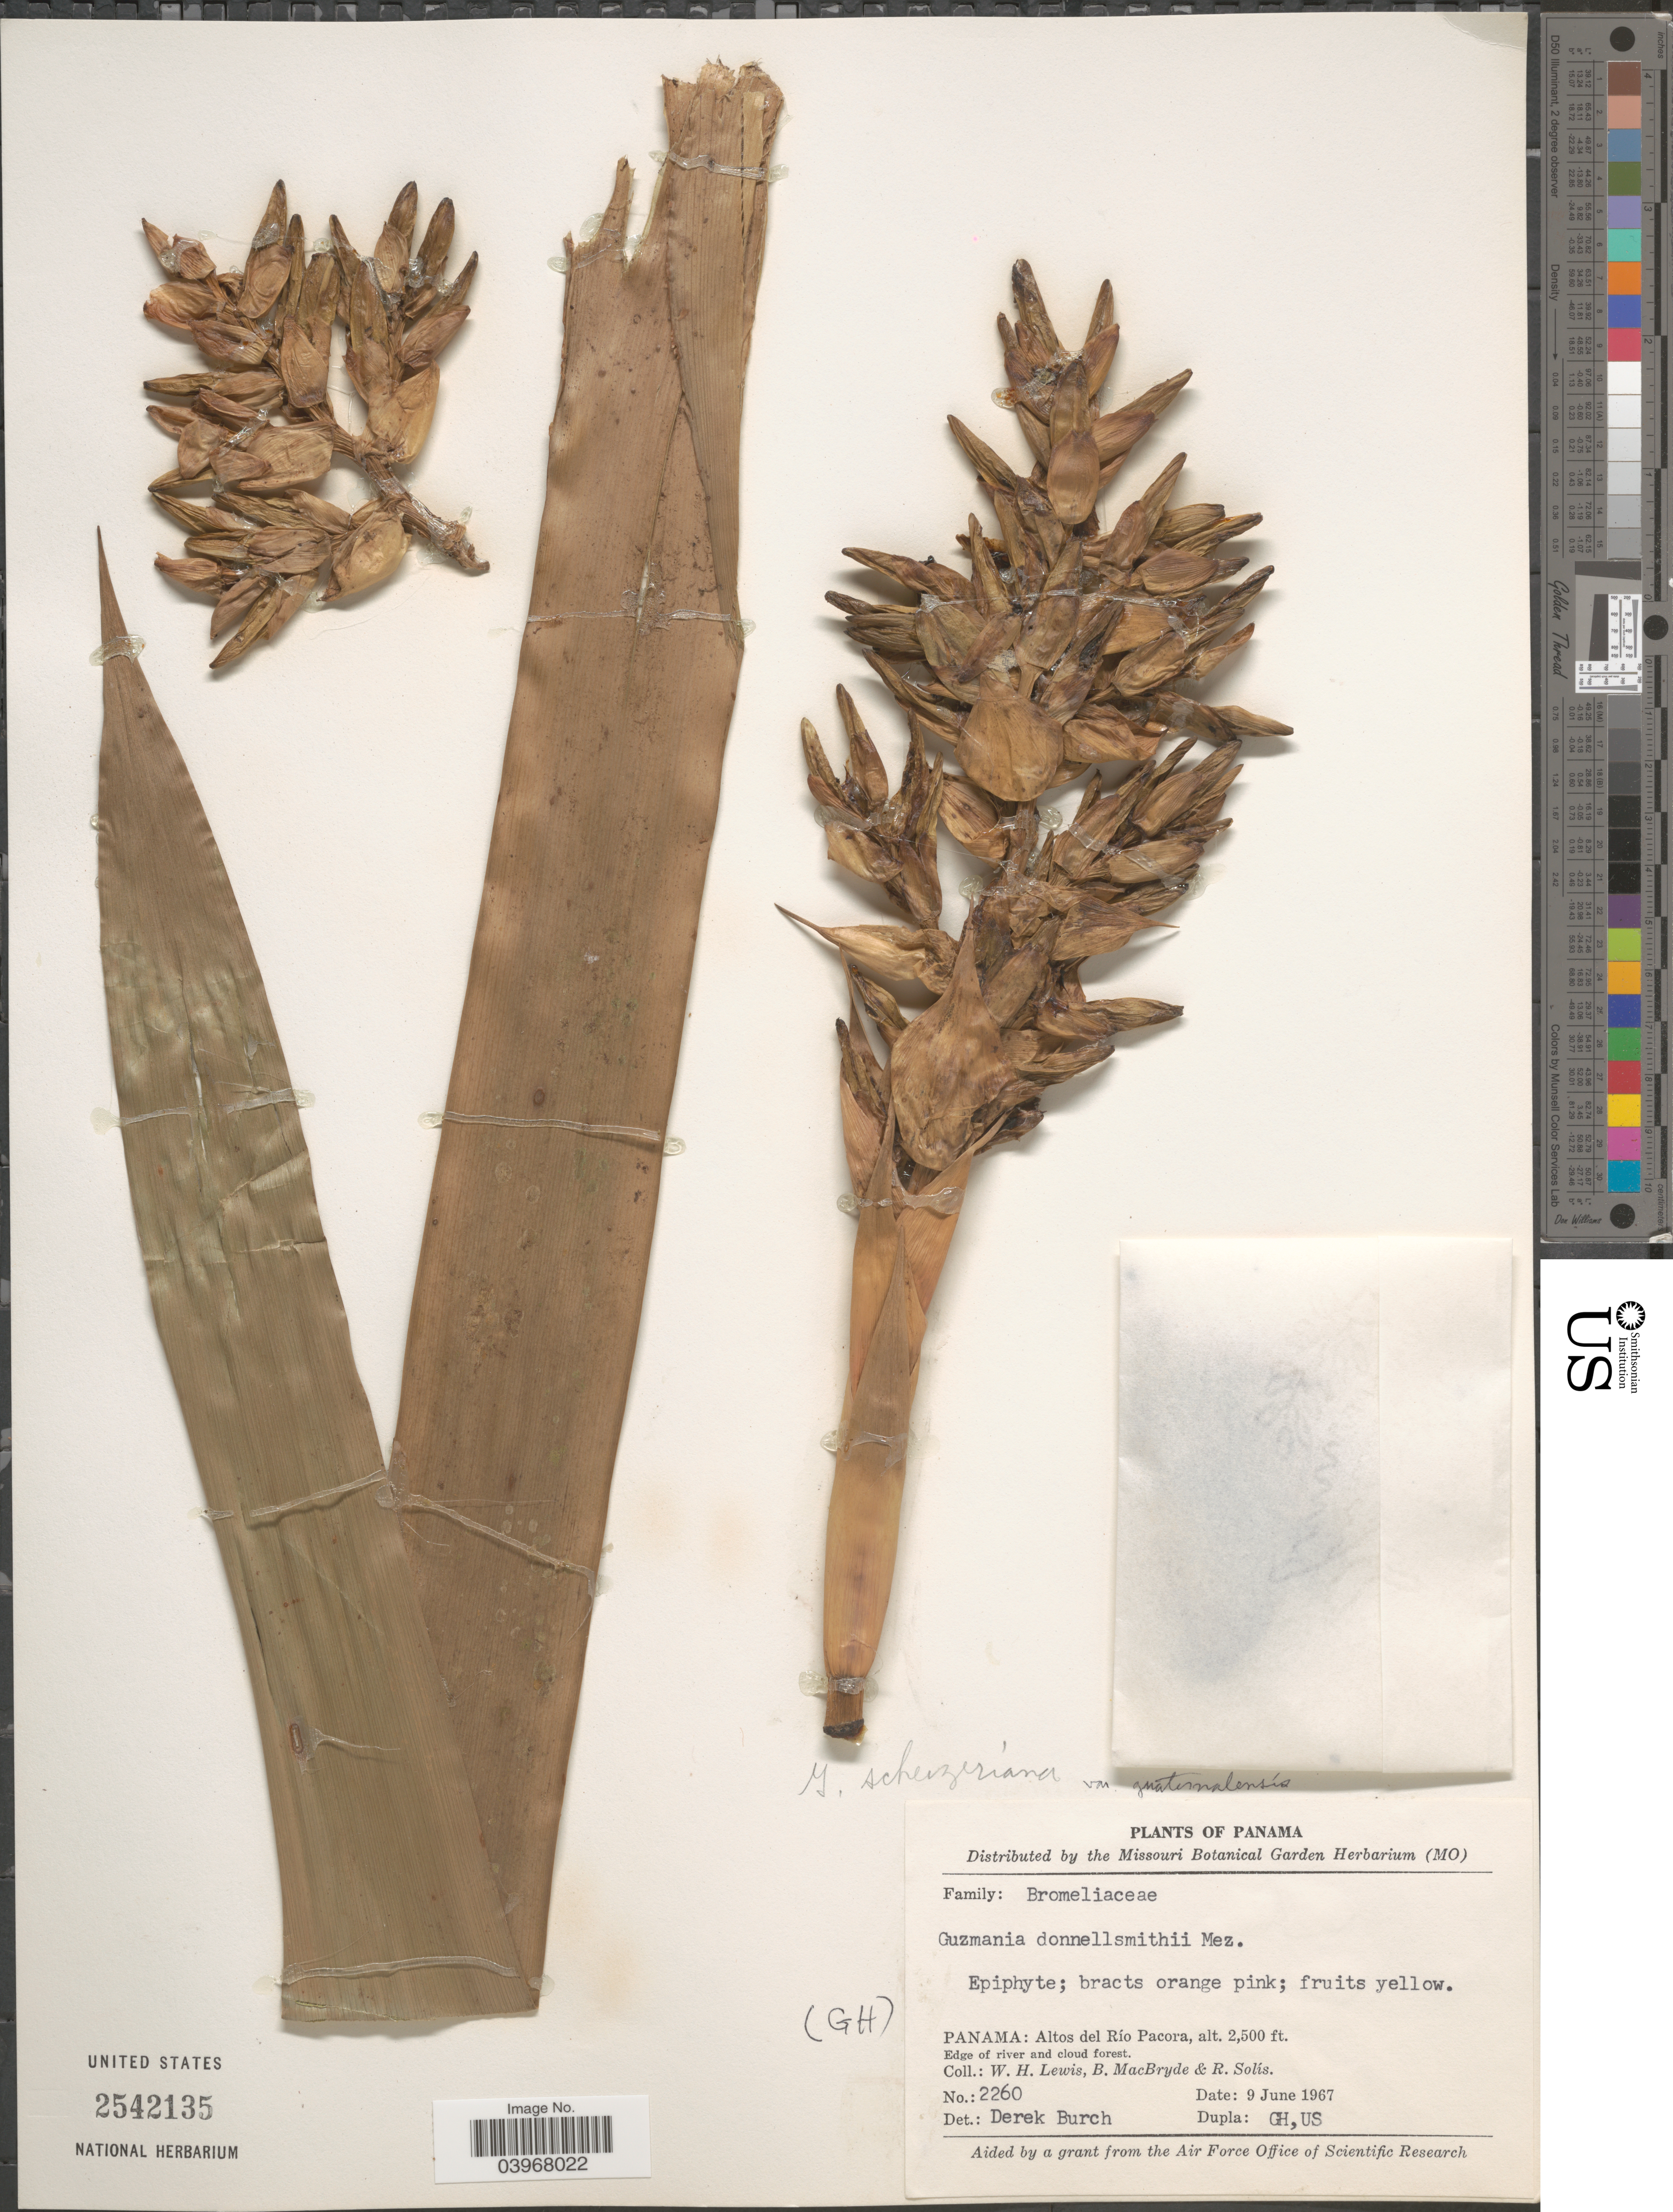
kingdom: Plantae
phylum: Tracheophyta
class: Liliopsida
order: Poales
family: Bromeliaceae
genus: Guzmania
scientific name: Guzmania scherzeriana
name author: Mez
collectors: W. H. Lewis, B. MacBryde & R. Solis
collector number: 2260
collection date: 1967-06-09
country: Panama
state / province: Panamá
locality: Altos del Río Pacora.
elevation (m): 762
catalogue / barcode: US 2542135